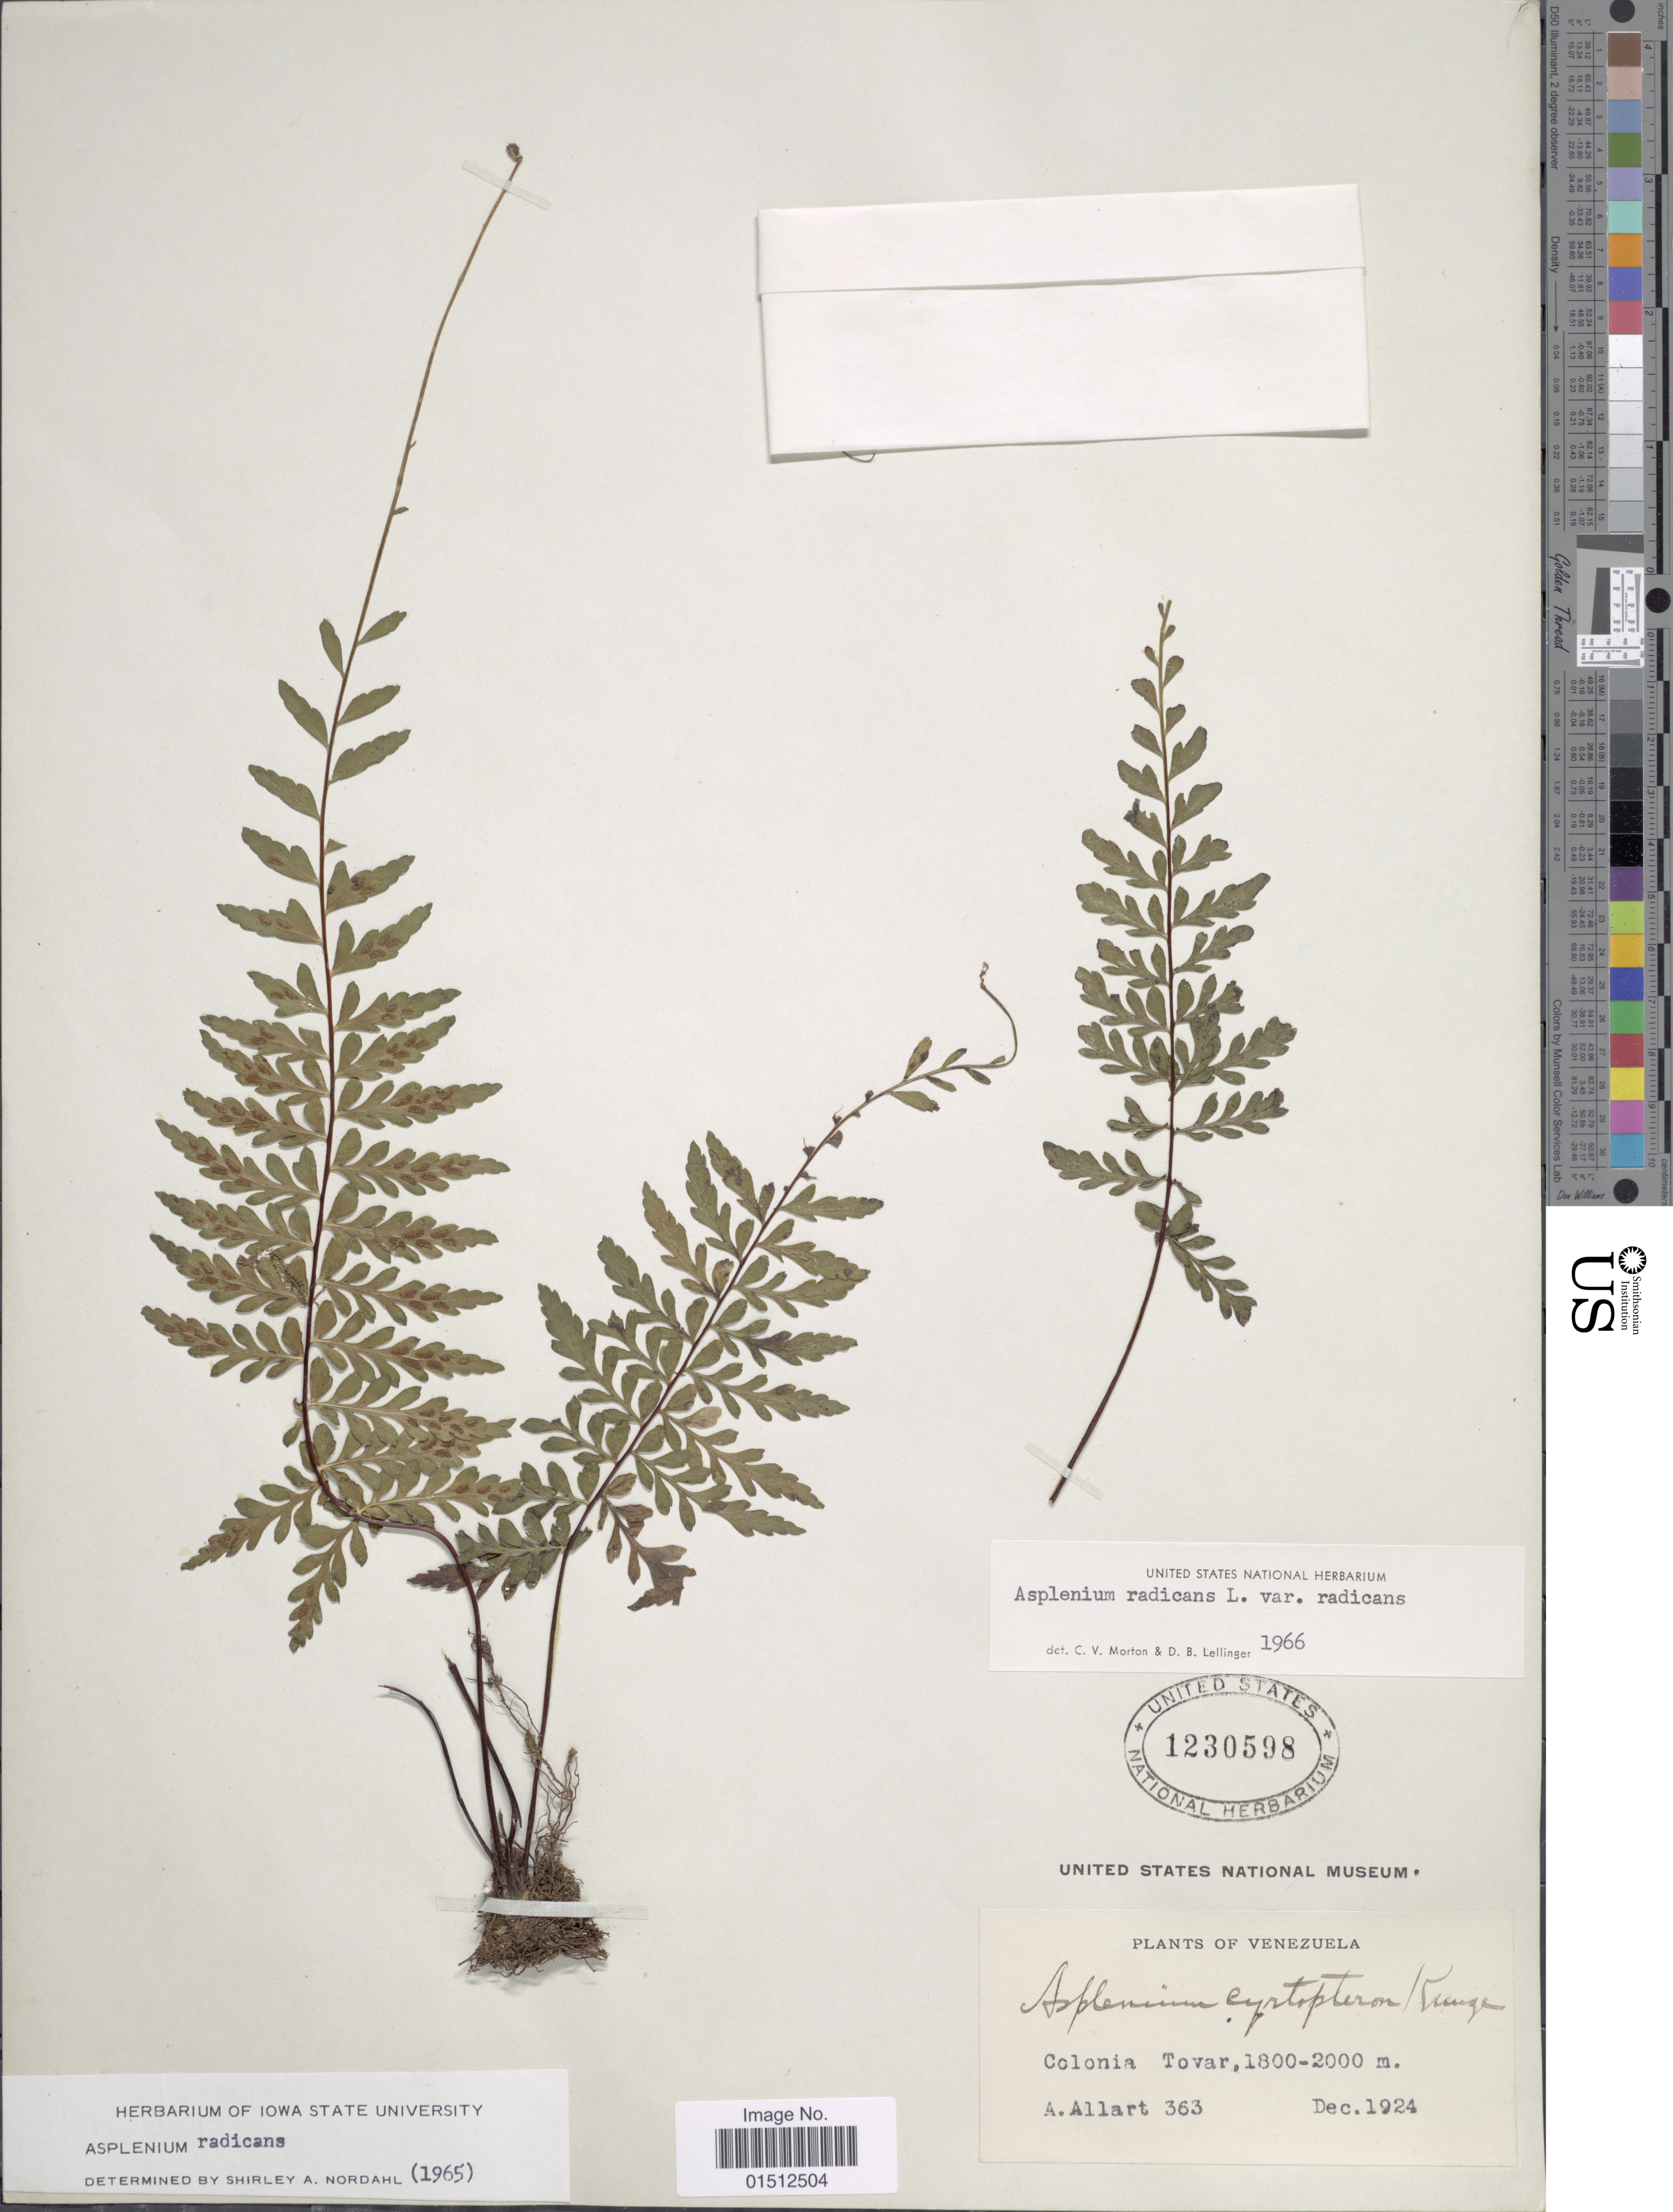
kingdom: Plantae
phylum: Tracheophyta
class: Polypodiopsida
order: Polypodiales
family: Aspleniaceae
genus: Asplenium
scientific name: Asplenium radicans var. radicans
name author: L.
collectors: A. Allart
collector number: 363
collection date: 1924-12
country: Venezuela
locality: Venezuela. Colonia Tovar.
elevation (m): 1800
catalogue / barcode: US 1230598